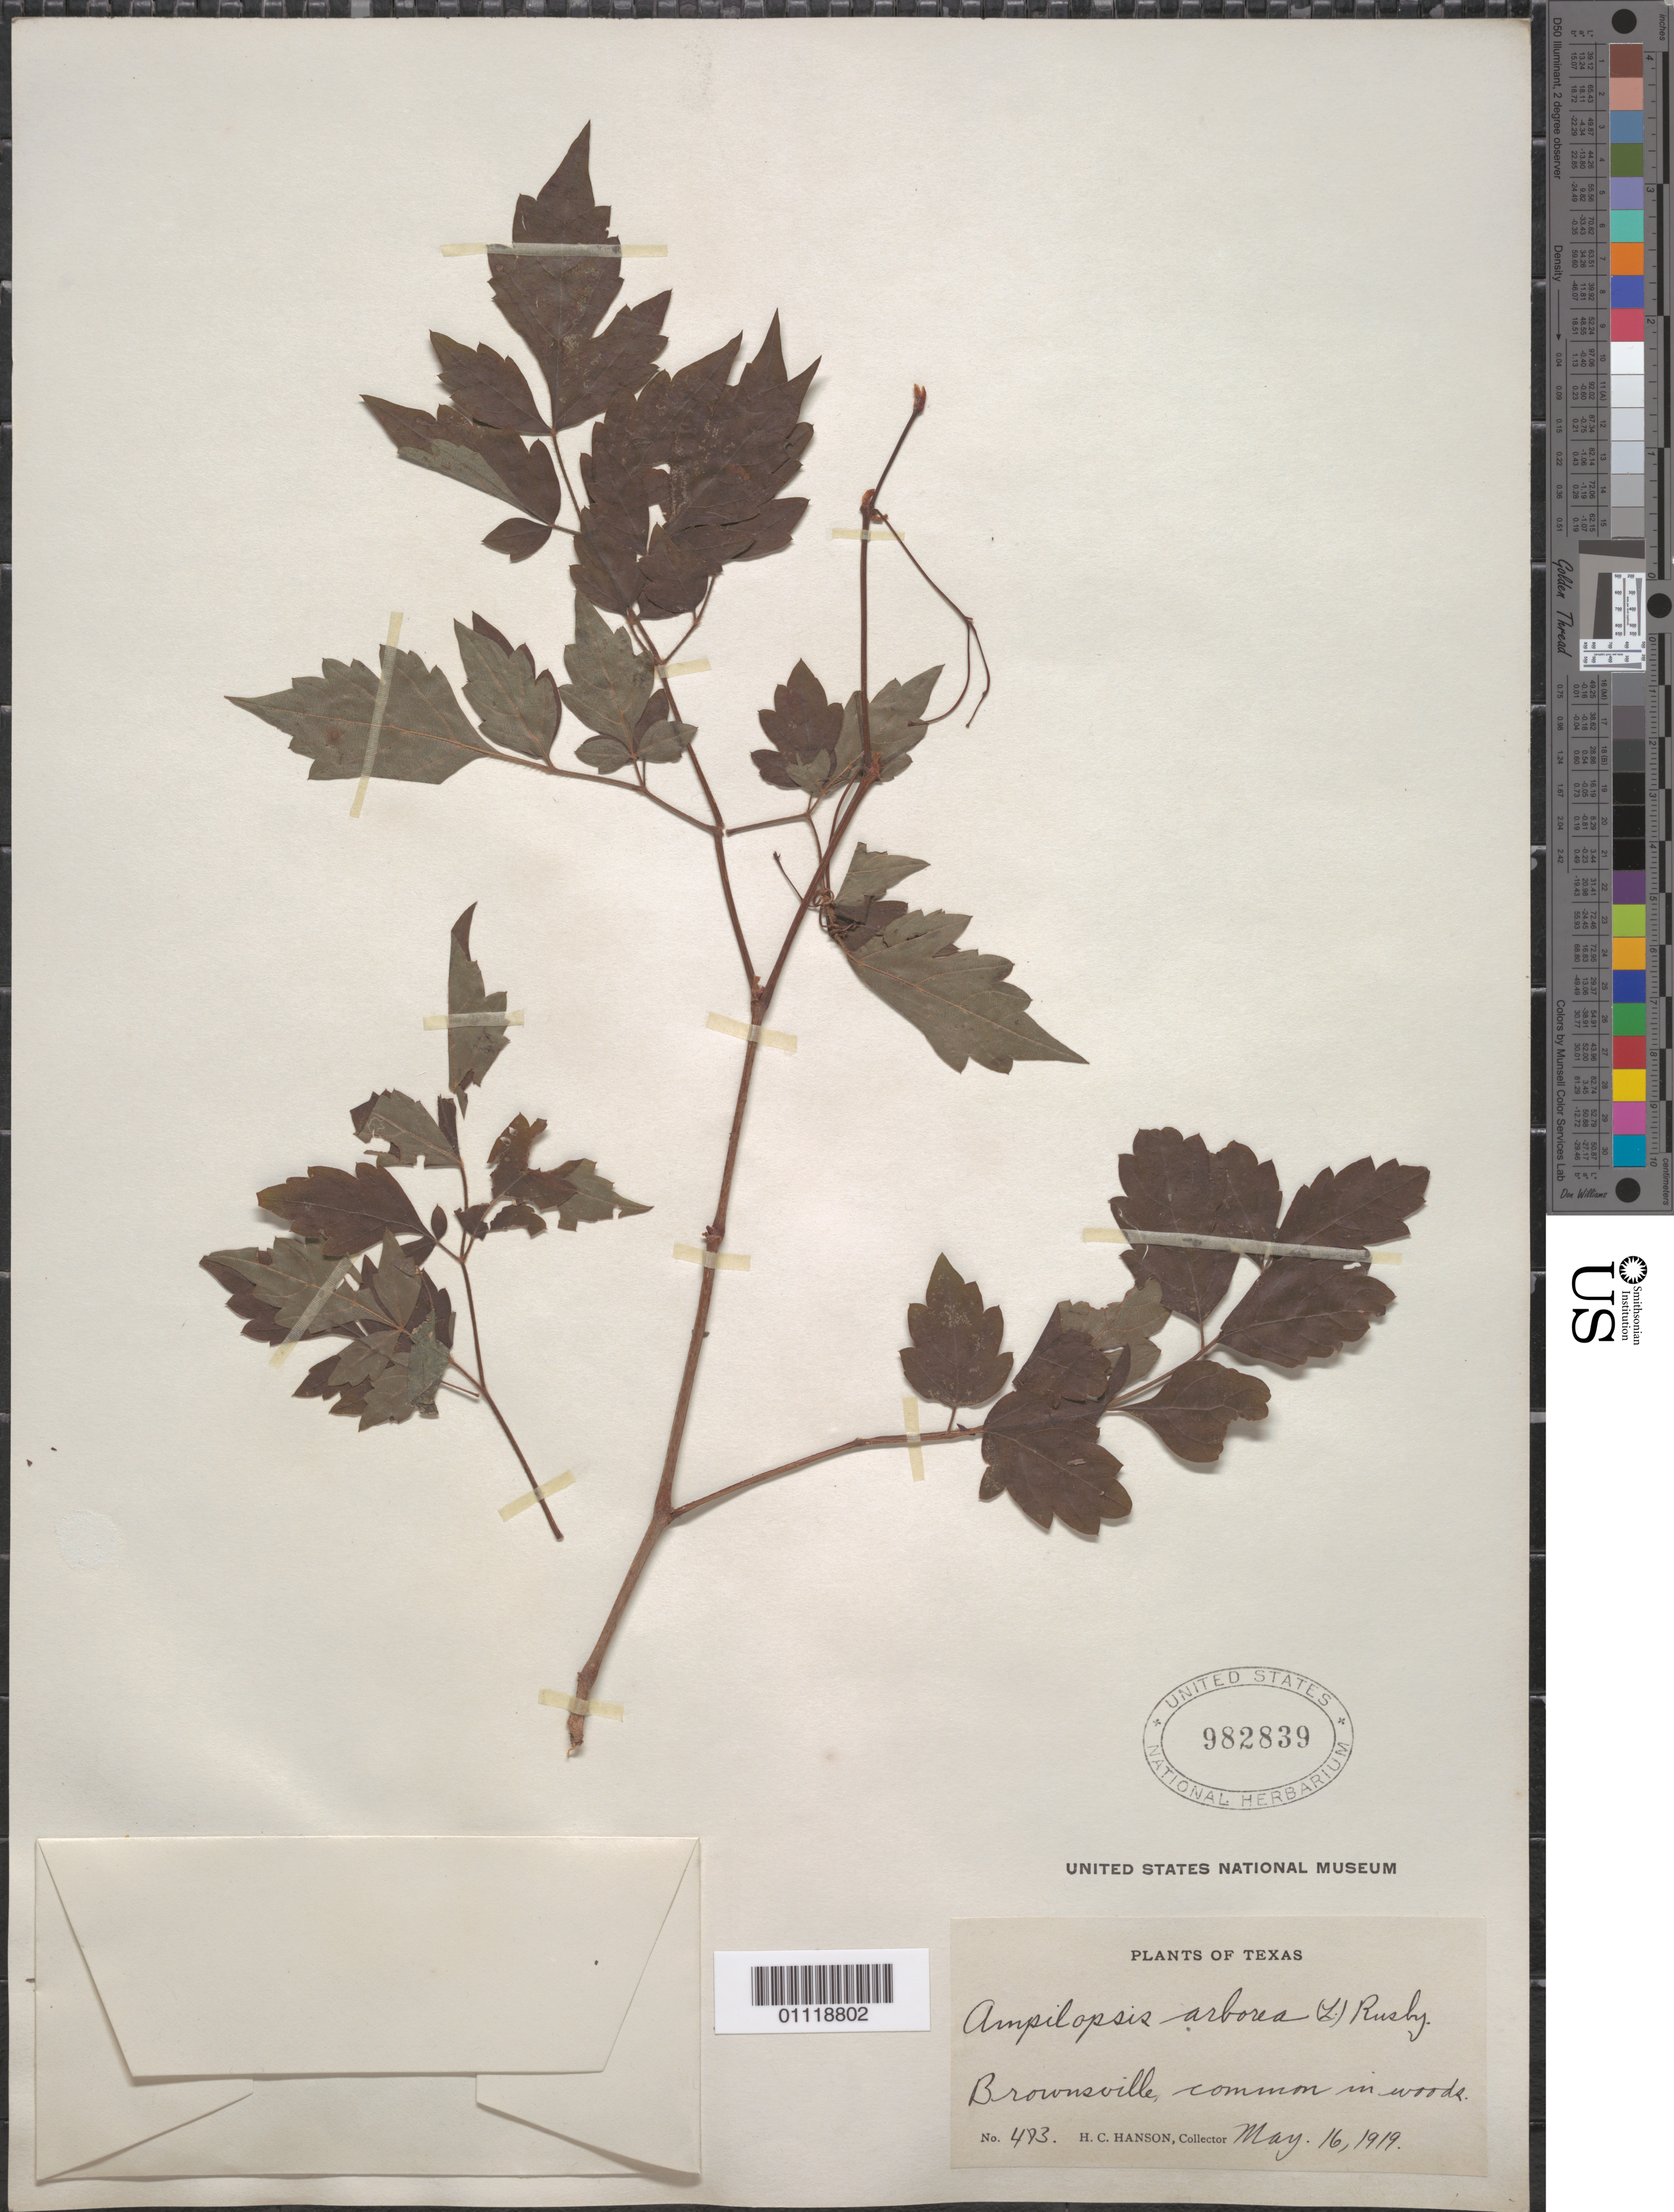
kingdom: Plantae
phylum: Tracheophyta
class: Magnoliopsida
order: Vitales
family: Vitaceae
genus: Ampelopsis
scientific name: Ampelopsis arborea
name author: (L.) Koehne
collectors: H. Hanson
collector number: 493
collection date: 1919-05-16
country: United States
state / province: Texas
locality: Brownsville.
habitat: Common in woods.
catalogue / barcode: US 982839